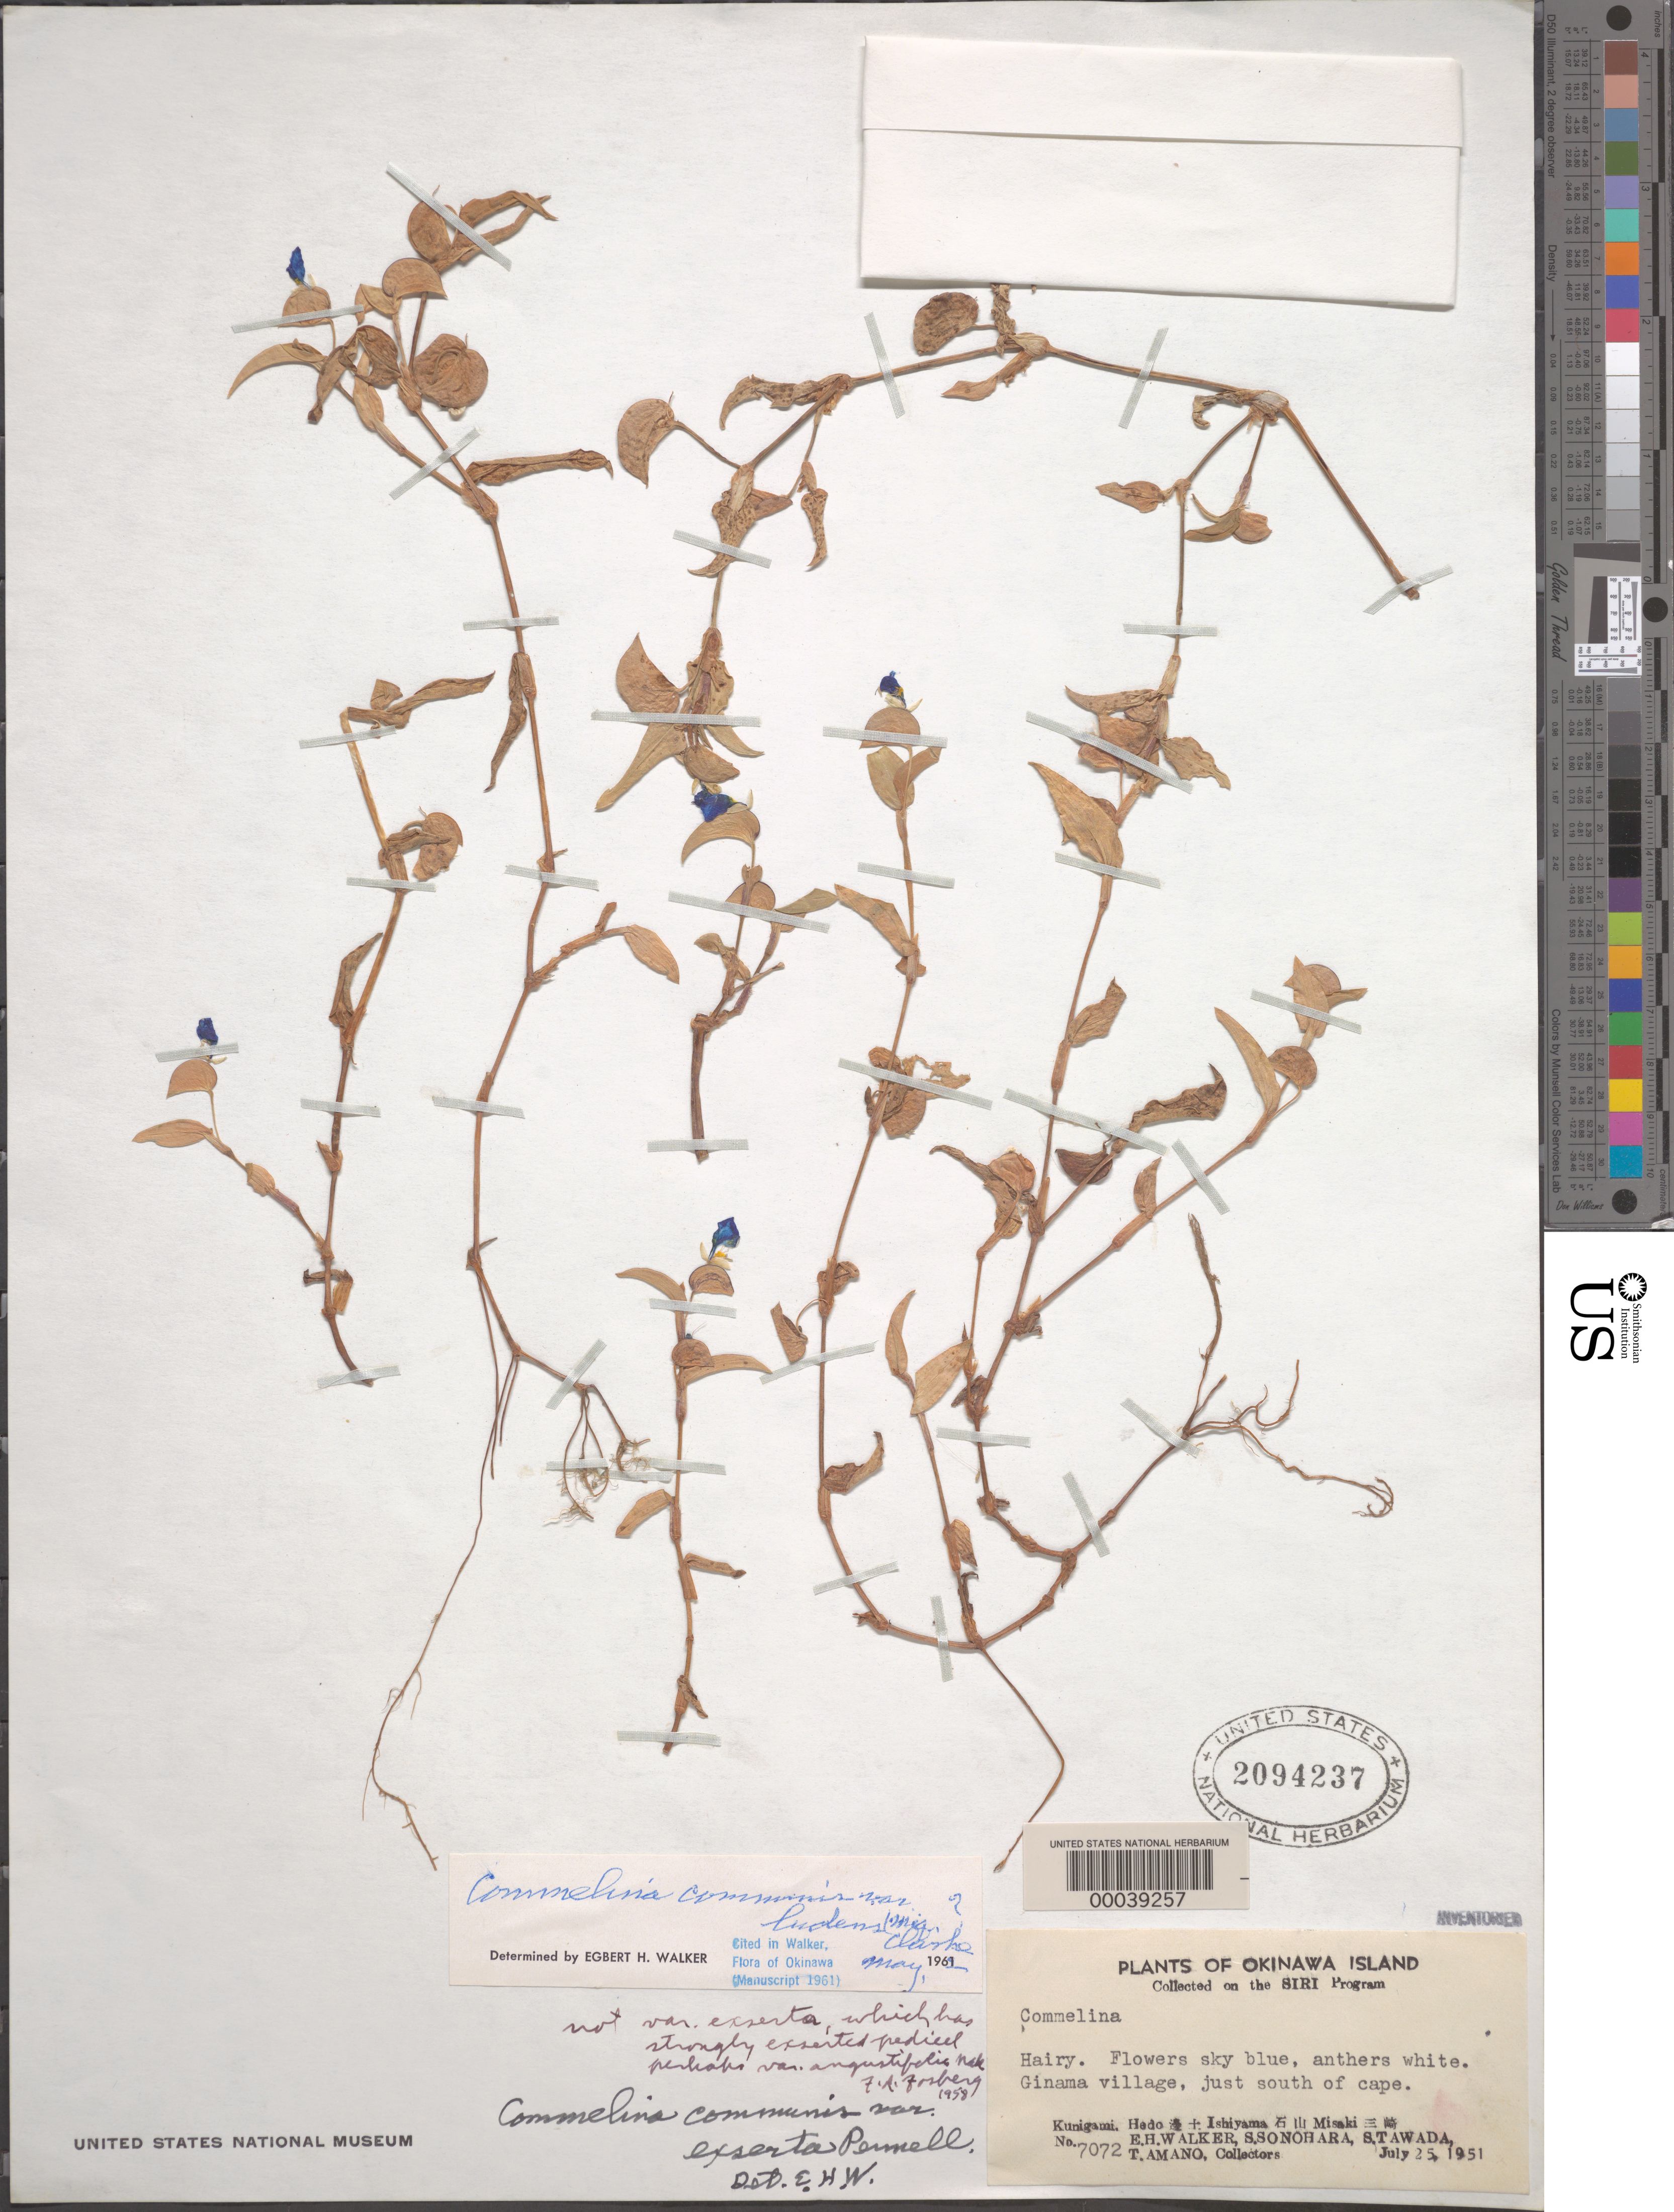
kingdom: Plantae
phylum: Tracheophyta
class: Liliopsida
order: Commelinales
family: Commelinaceae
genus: Commelina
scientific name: Commelina communis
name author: L.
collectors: E. H. Walker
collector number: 7072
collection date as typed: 25 Jul 1951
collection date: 1951-07-25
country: Japan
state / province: Okinawa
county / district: Okinawa Prefecture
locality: Ginama village, s of cape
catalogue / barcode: US 2094237